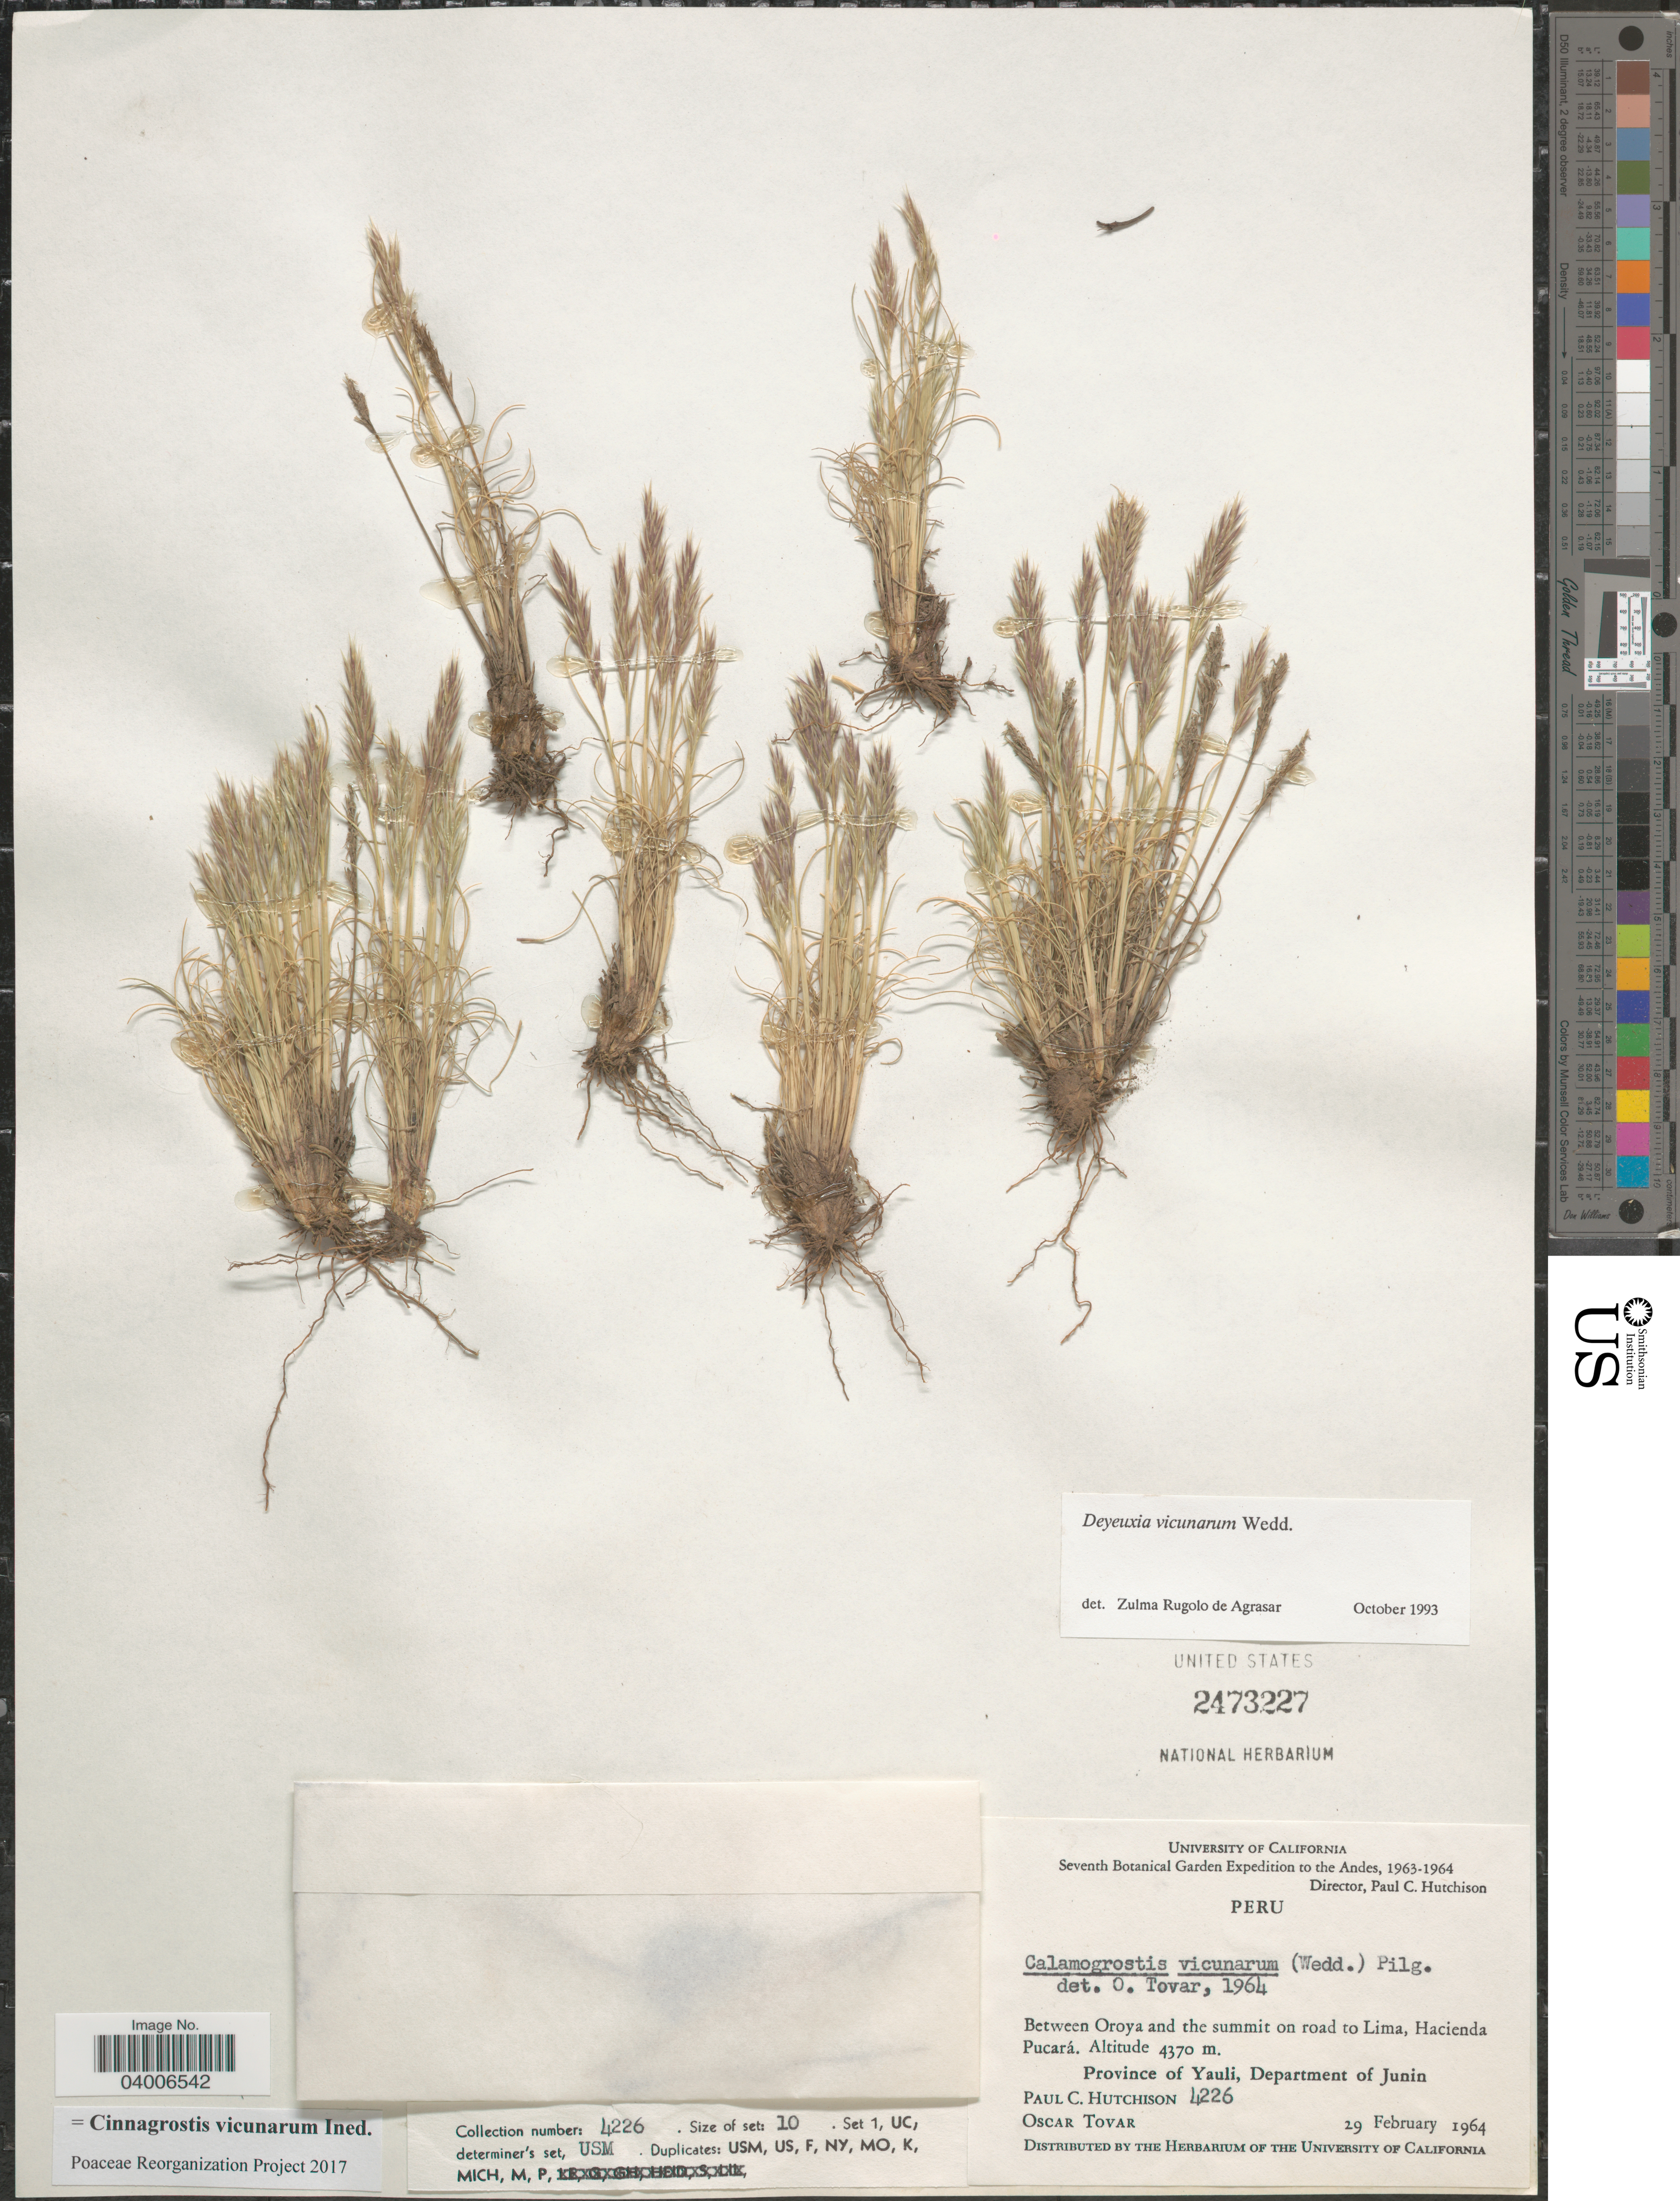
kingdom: Plantae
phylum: Tracheophyta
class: Liliopsida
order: Poales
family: Poaceae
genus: Cinnagrostis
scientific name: Cinnagrostis vicunarum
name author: (Wedd.) P.M. Peterson et al.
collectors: P. C. Hutchison & Ó. Tovar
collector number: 4226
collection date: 1964-02-29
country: Peru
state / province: Junín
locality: To the Andes. Between Oroya and the summit on road to Lima, Hacienda Pucará. Province of Yauli, Department of Junin.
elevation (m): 4370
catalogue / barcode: US 2473227